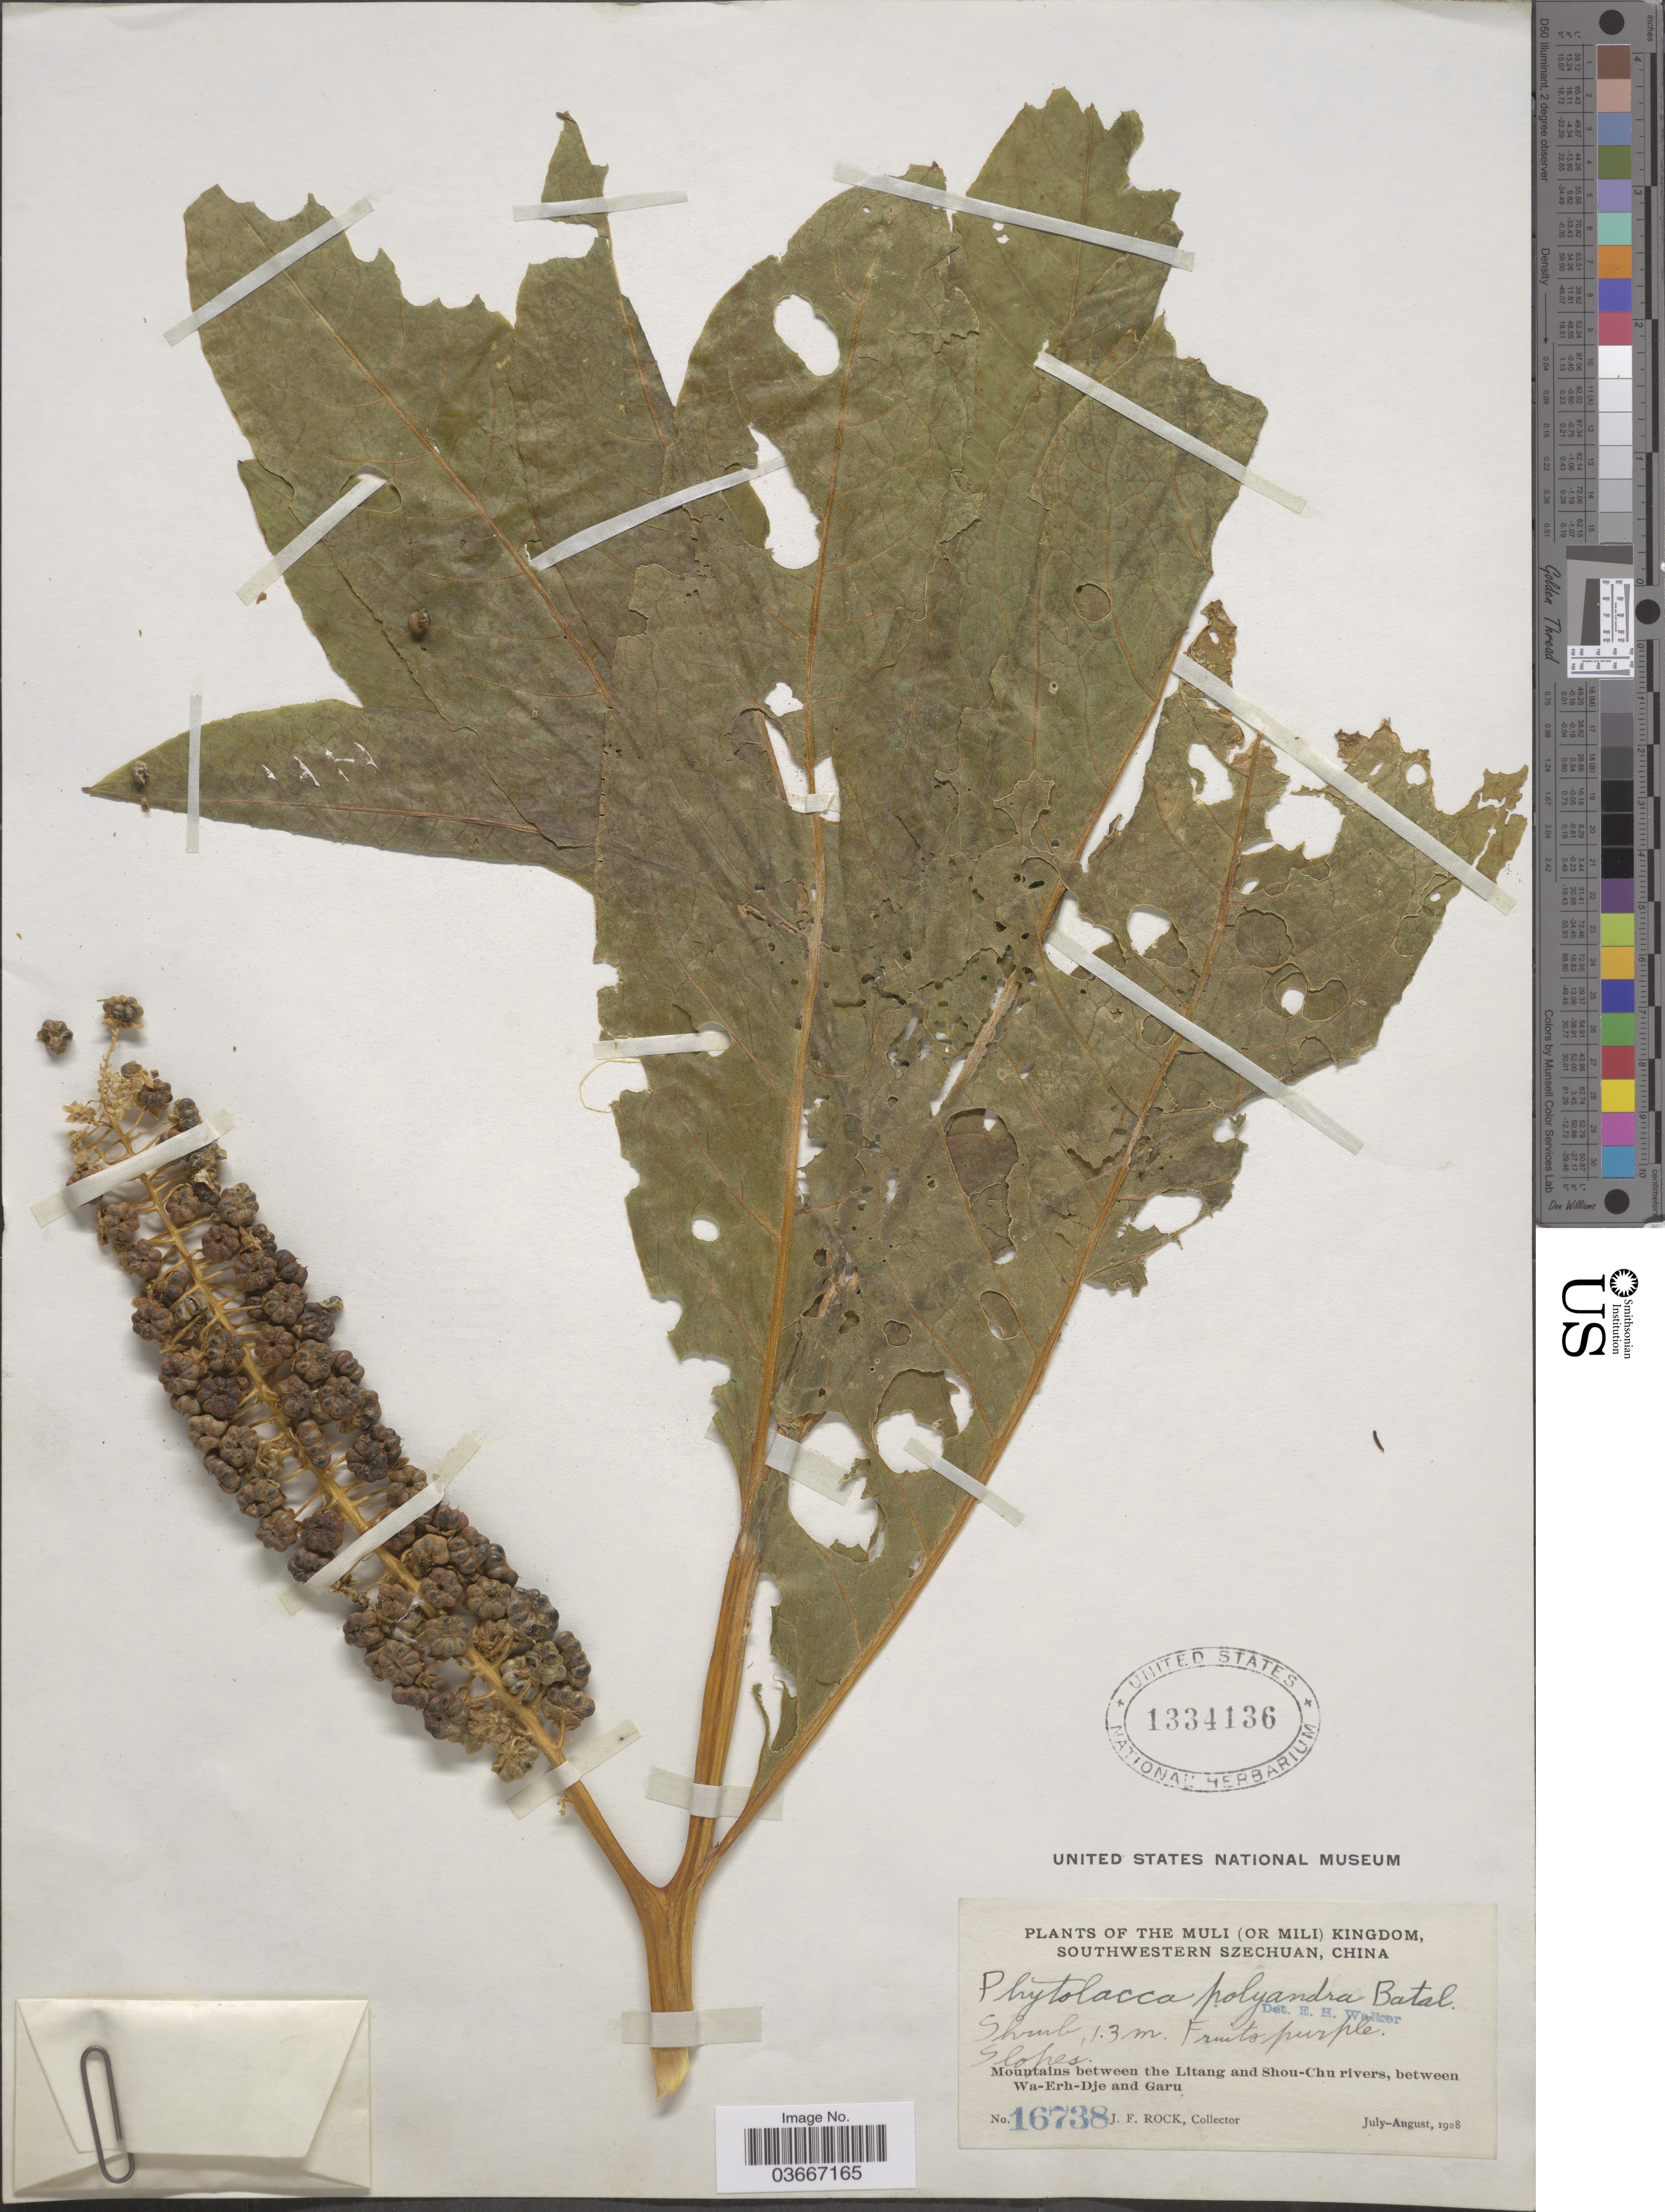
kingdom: Plantae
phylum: Tracheophyta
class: Magnoliopsida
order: Caryophyllales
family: Phytolaccaceae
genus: Phytolacca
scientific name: Phytolacca polyandra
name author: Batalin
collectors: J. Rock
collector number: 16738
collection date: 1928-07/1928-08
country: China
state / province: Sichuan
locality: The Muli (or Mili) Kingdom, Southwestern Szechuan. Mountains between the Litang and Shou-Chu rivers, between Wa-Erh-Dje and Garu.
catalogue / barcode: US 1334136